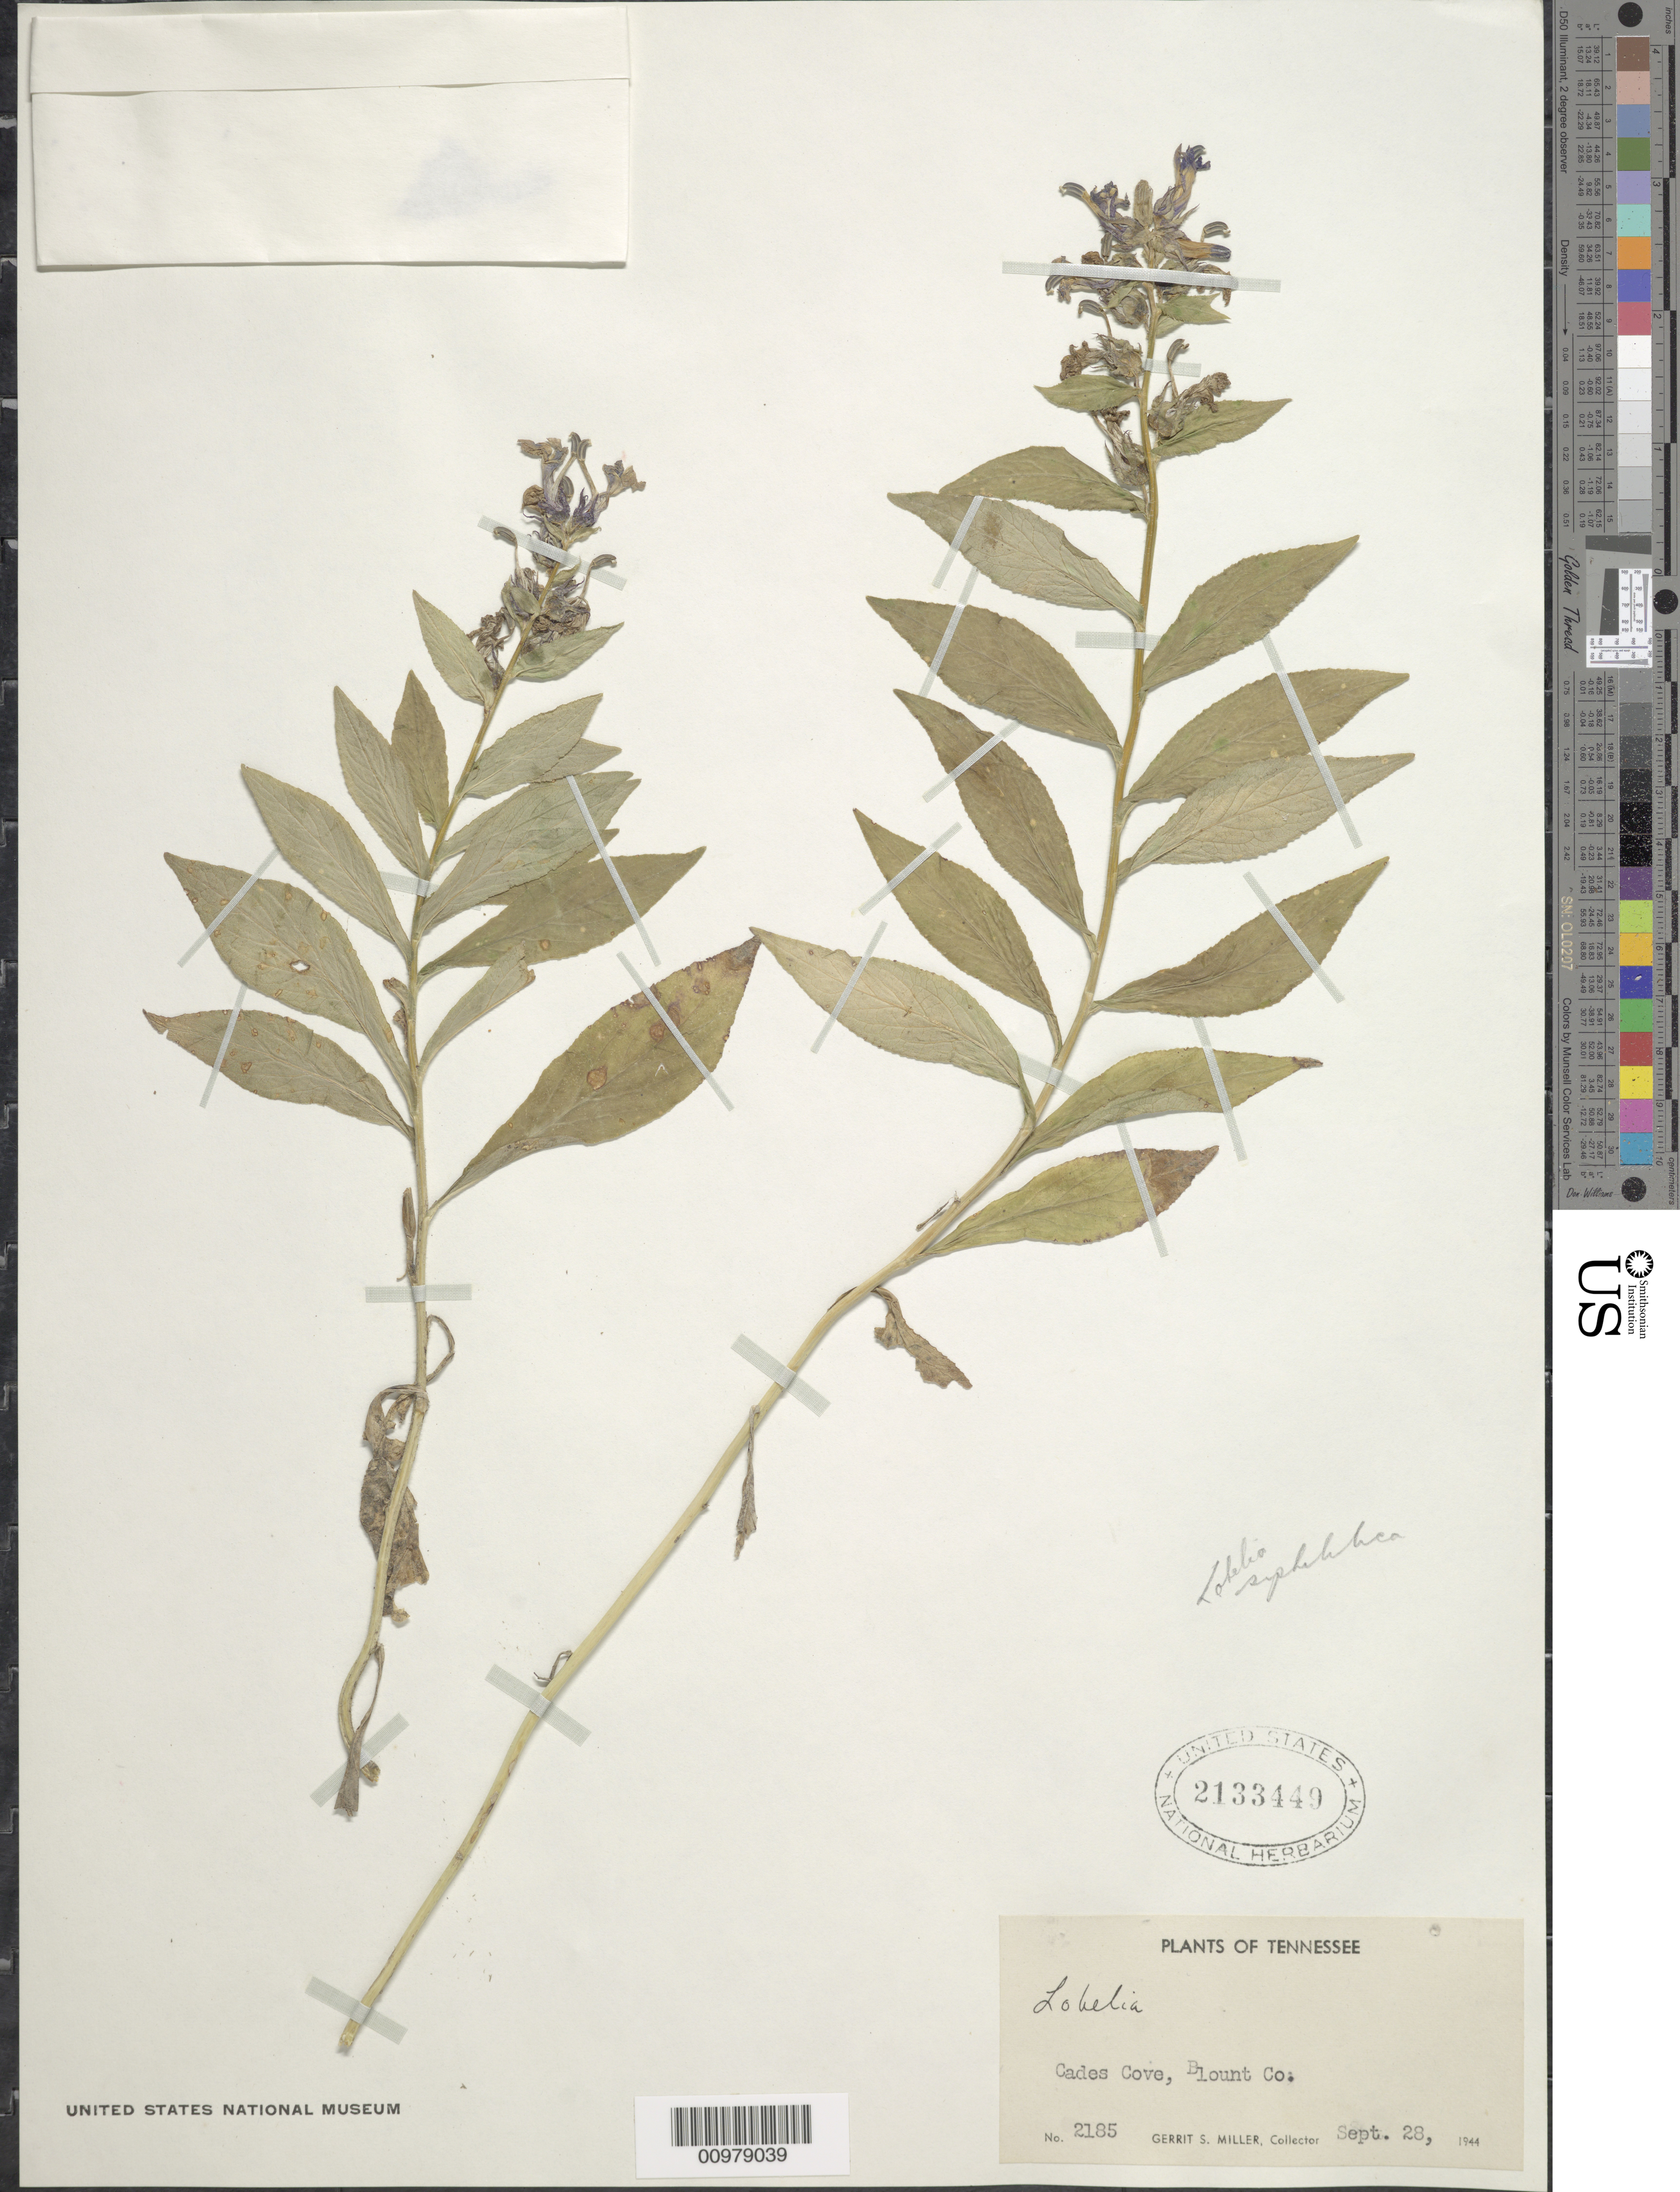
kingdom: Plantae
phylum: Tracheophyta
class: Magnoliopsida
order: Asterales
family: Campanulaceae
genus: Lobelia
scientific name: Lobelia siphilitica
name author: L.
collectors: G. S. Miller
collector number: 2185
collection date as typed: Sept. 28, 1944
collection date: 1944-09-28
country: United States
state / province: Tennessee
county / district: Blount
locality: Cades Cove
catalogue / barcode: US 2133449